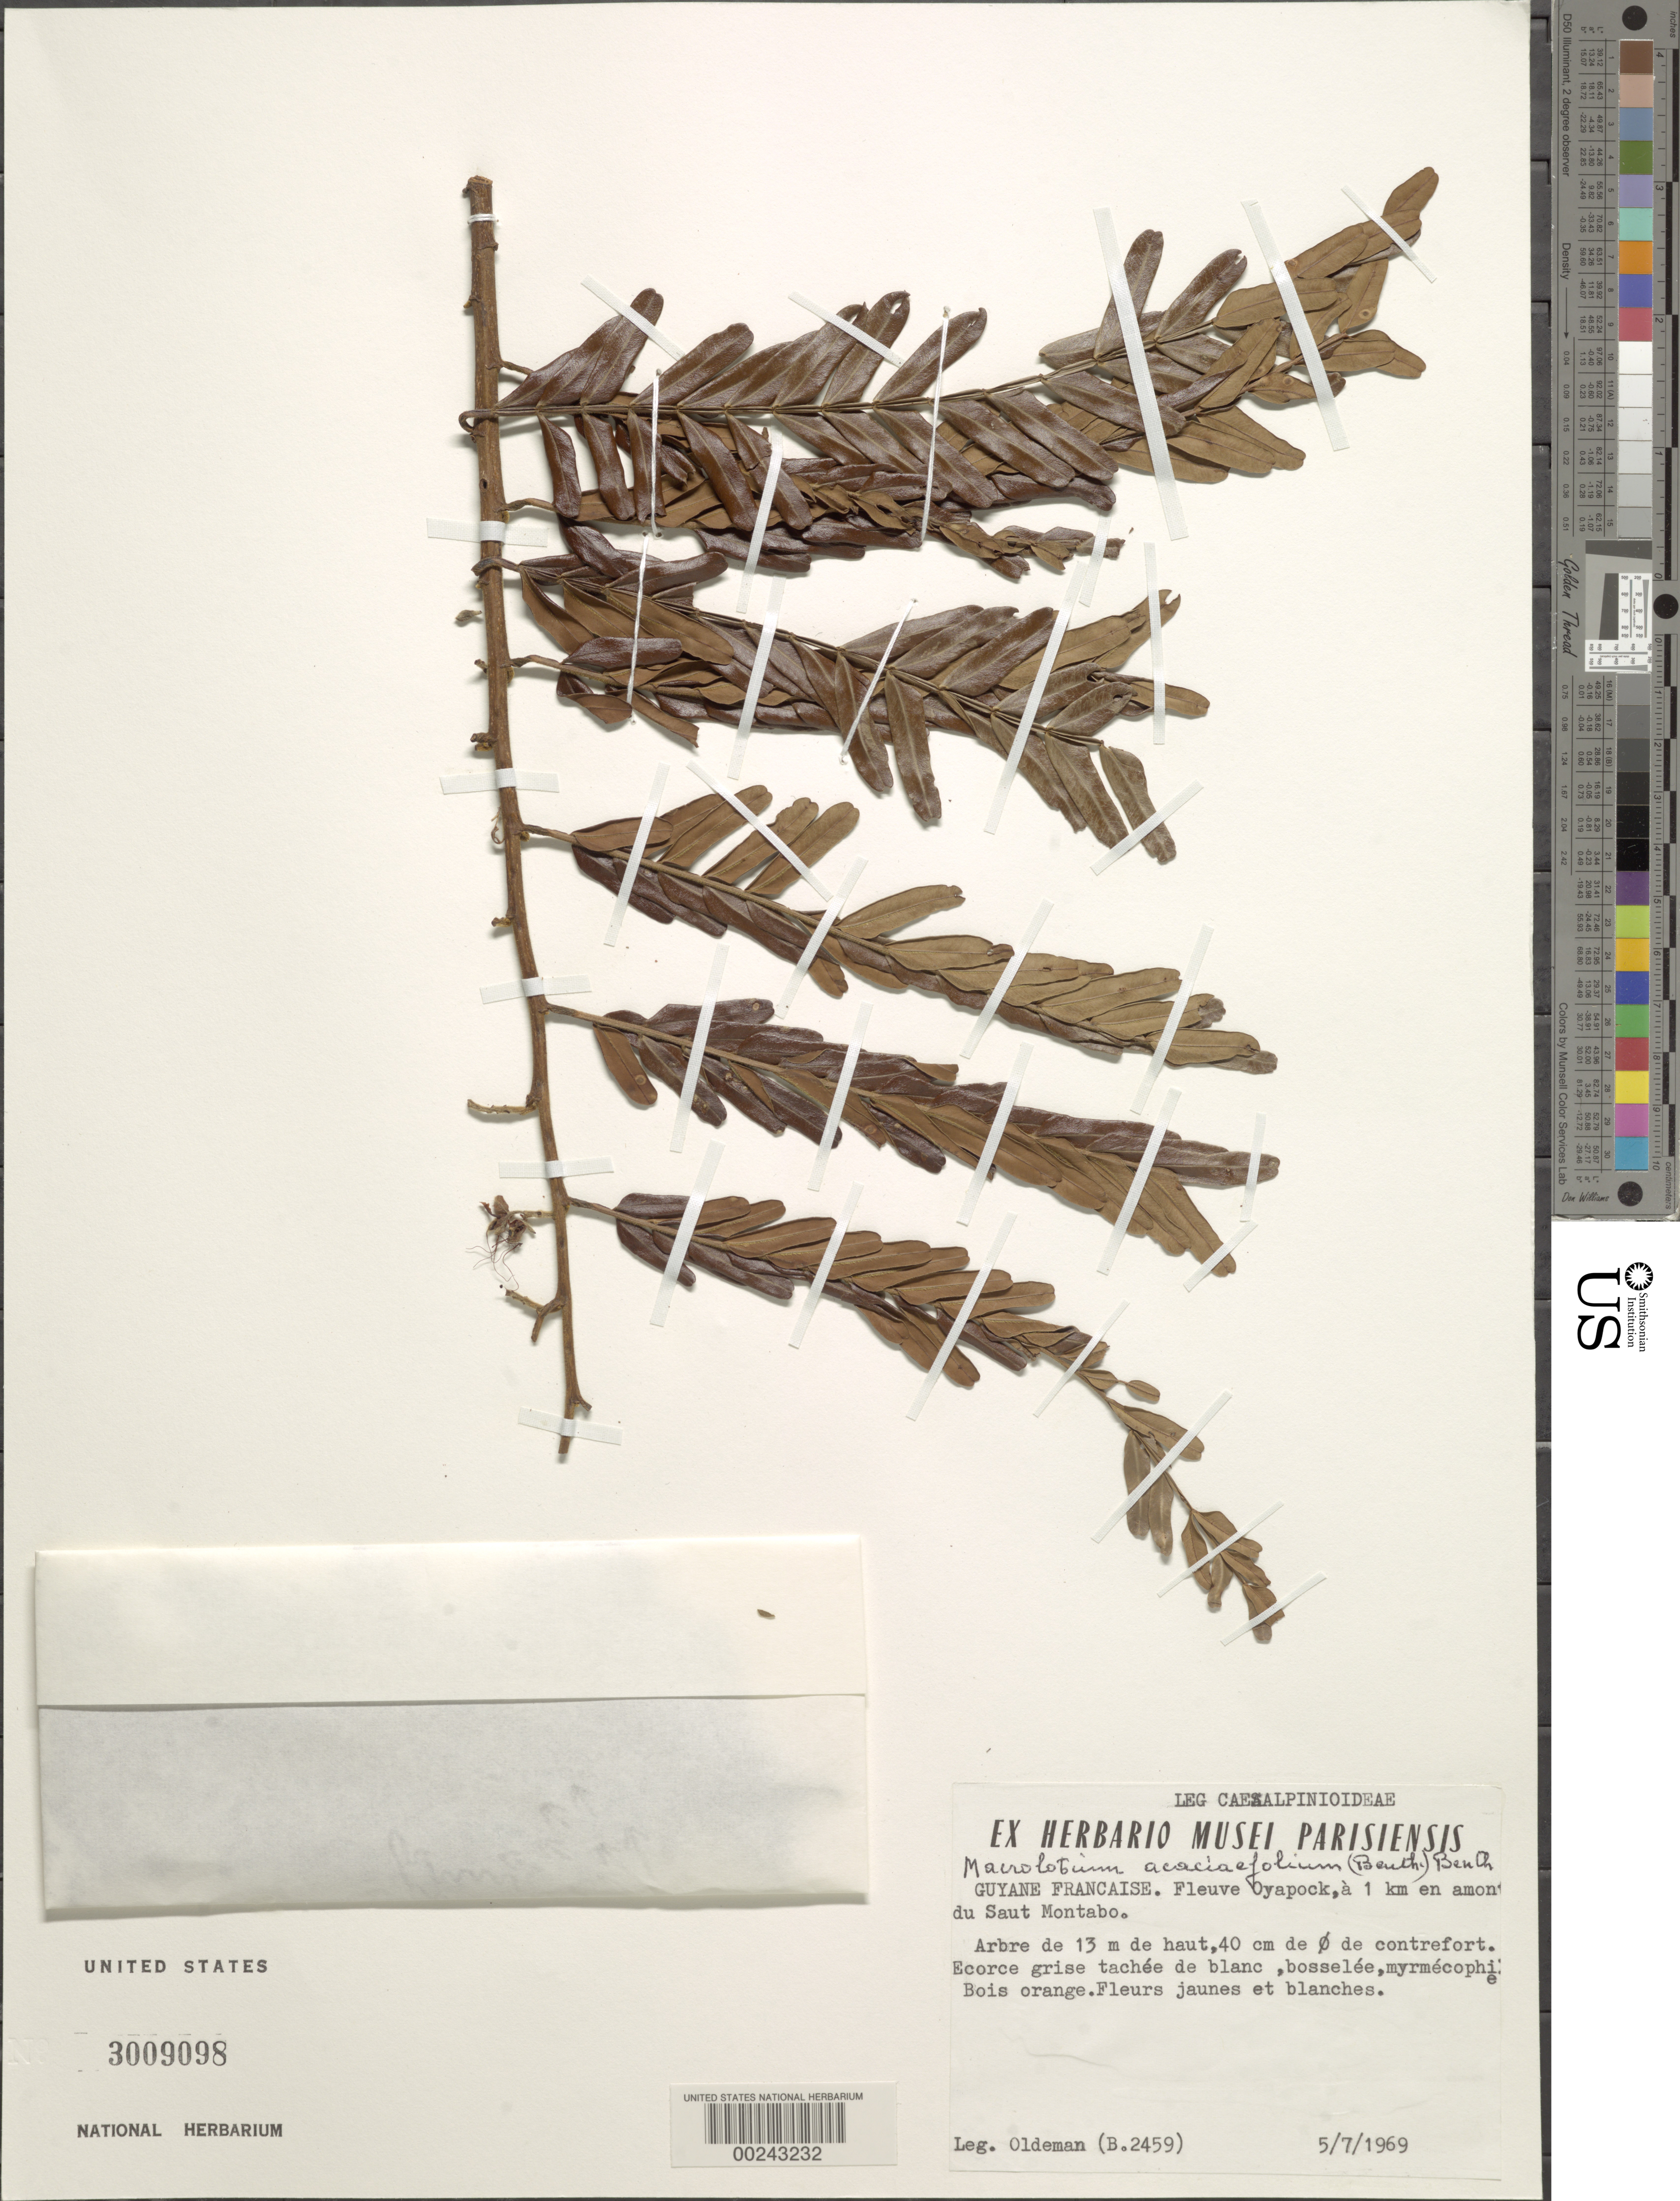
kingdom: Plantae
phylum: Tracheophyta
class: Magnoliopsida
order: Fabales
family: Fabaceae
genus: Macrolobium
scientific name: Macrolobium acaciifolium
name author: (Benth.) Benth.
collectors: R. Oldeman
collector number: B2459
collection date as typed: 07 May 1969 or 05 Jul 1969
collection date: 1969-05-07 or 1969-07-05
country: French Guiana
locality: Oyapock river, 1 km upstream from saut montabo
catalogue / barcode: US 3009098